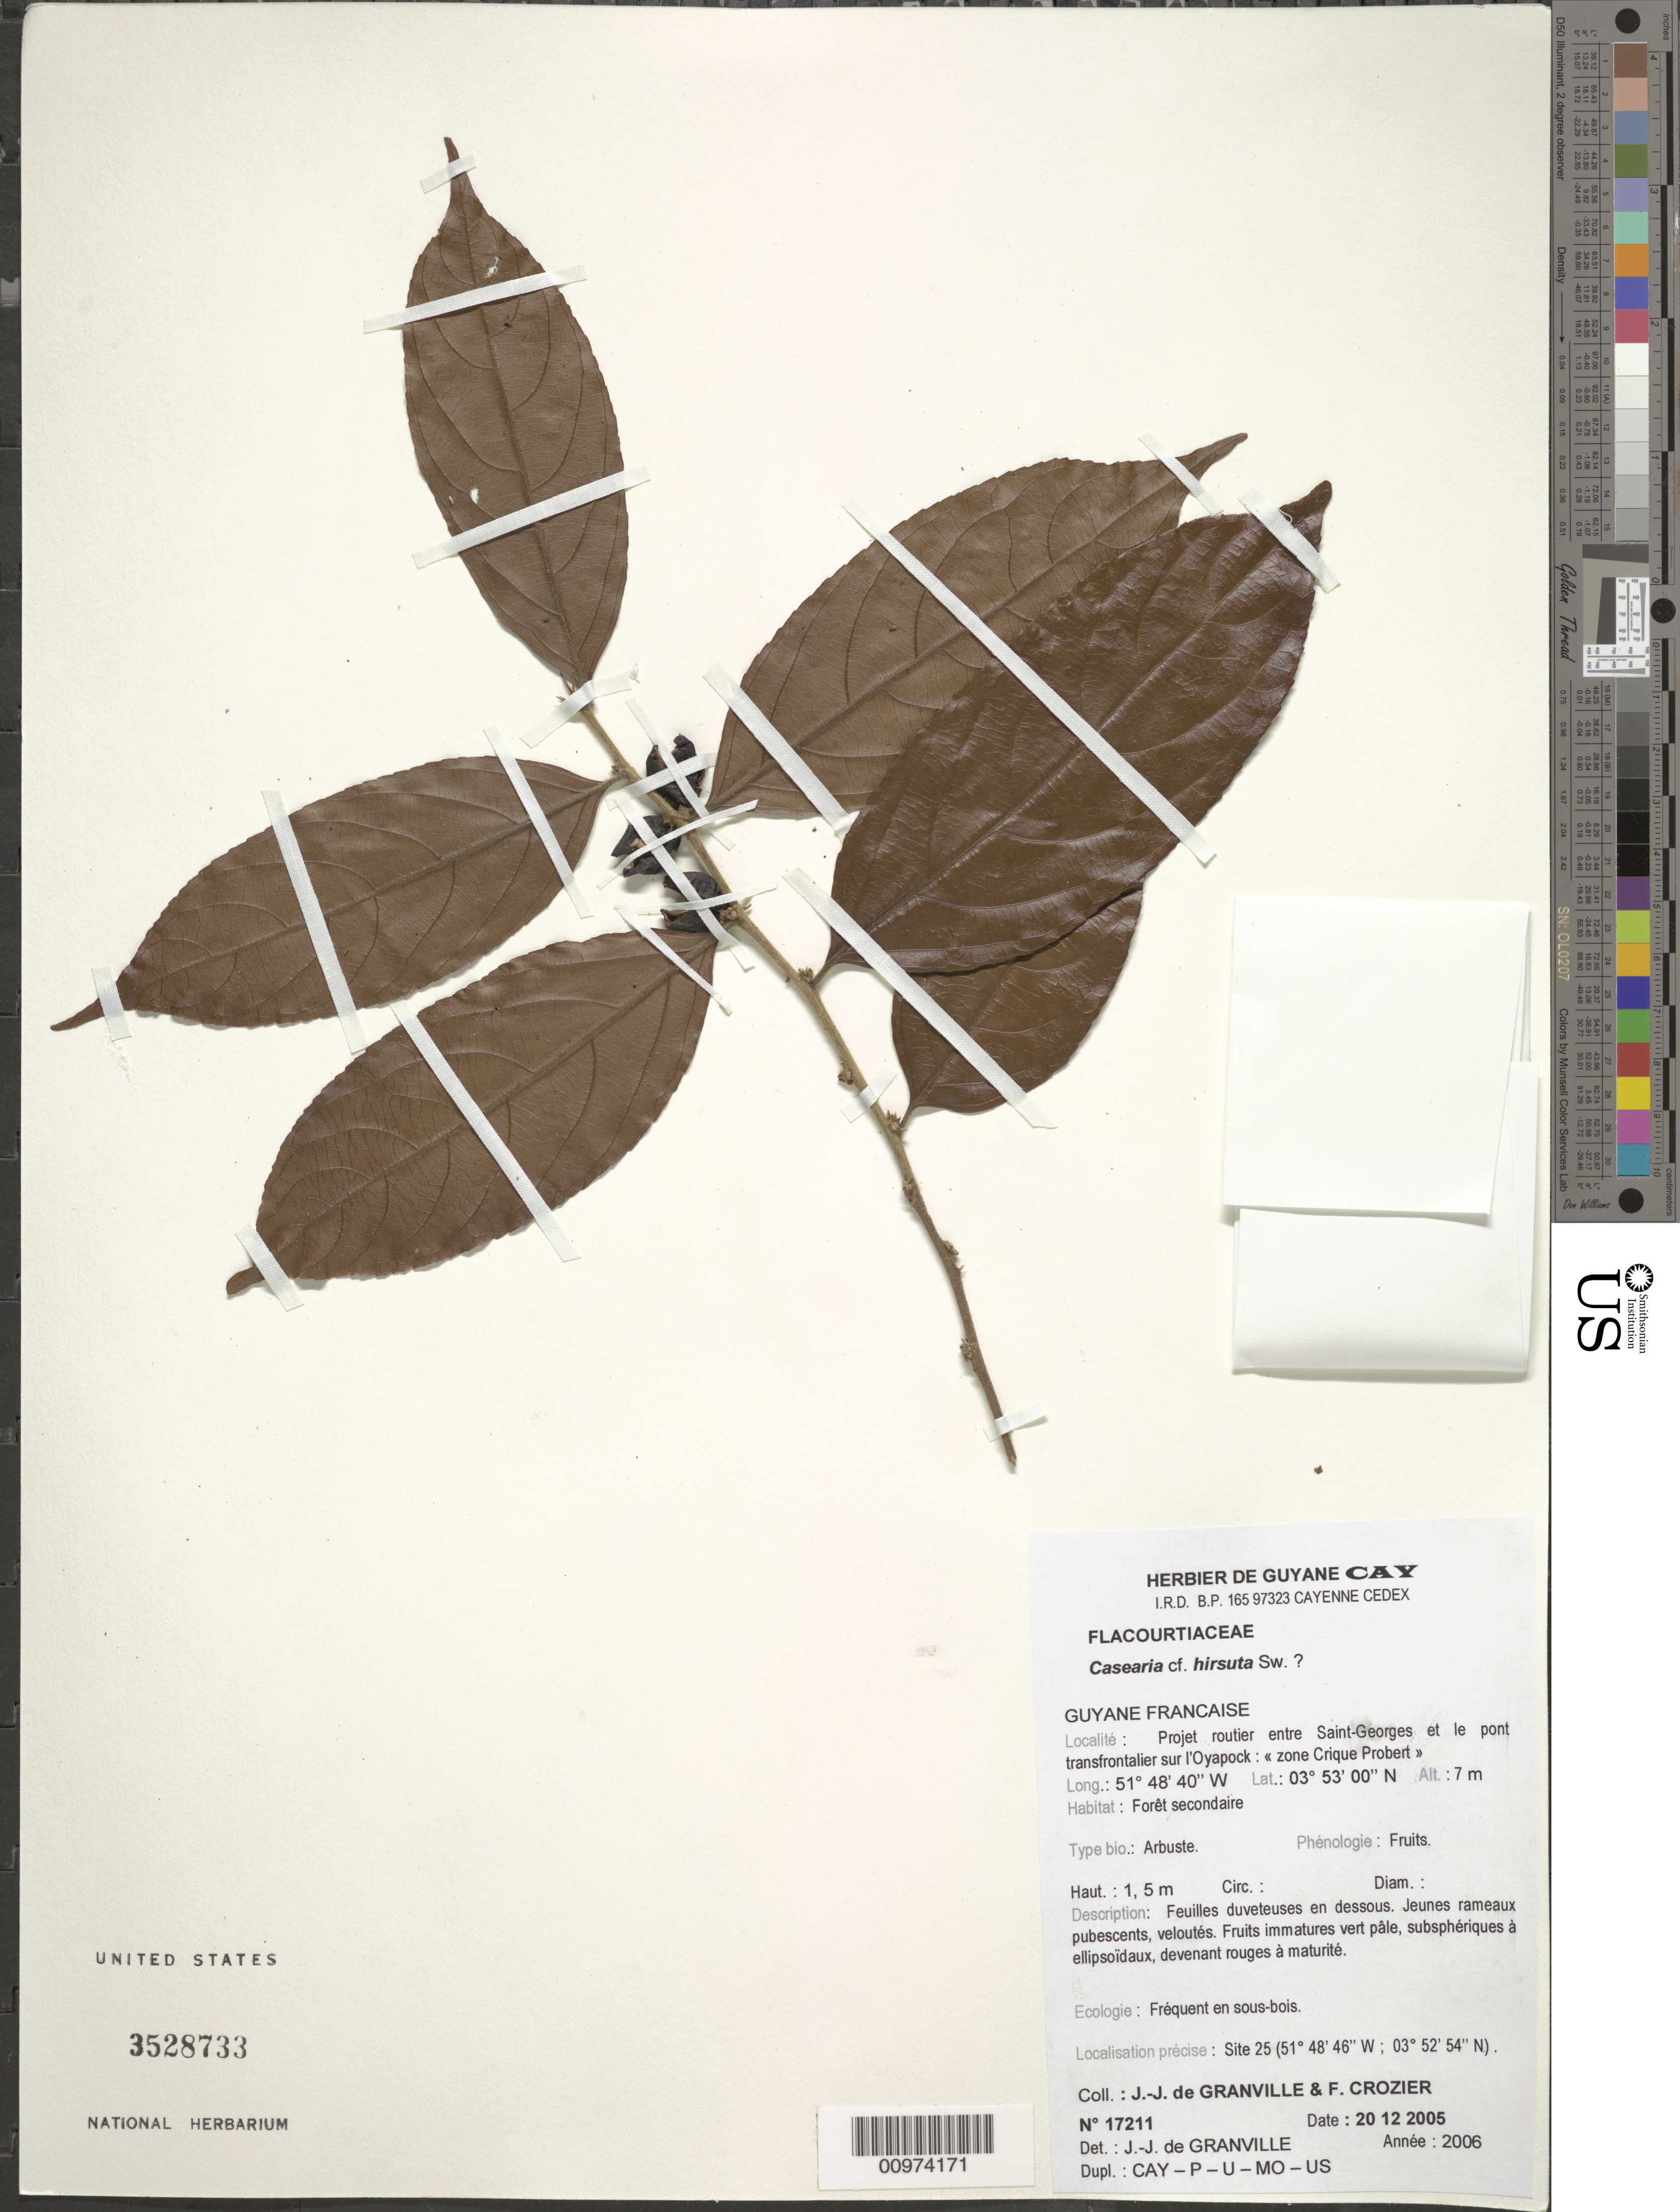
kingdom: Plantae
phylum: Tracheophyta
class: Magnoliopsida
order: Malpighiales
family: Salicaceae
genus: Casearia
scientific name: Casearia hirsuta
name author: Sw.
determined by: Granville, J. J. de, (CAY), Institut de Recherche pour le Developpement (IRD) (FRENCH GUIANA)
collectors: J.-J. de Granville & F. Crozier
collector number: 17211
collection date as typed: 20-Dec-05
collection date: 2005-12-20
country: French Guiana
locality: Project routier entre Saint-Georges et le pont transfrontalier sur l'Oyapock, "zone Crique Probert"; site 25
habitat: Foret secondaire. Sous-bois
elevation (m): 7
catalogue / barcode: US 3528733